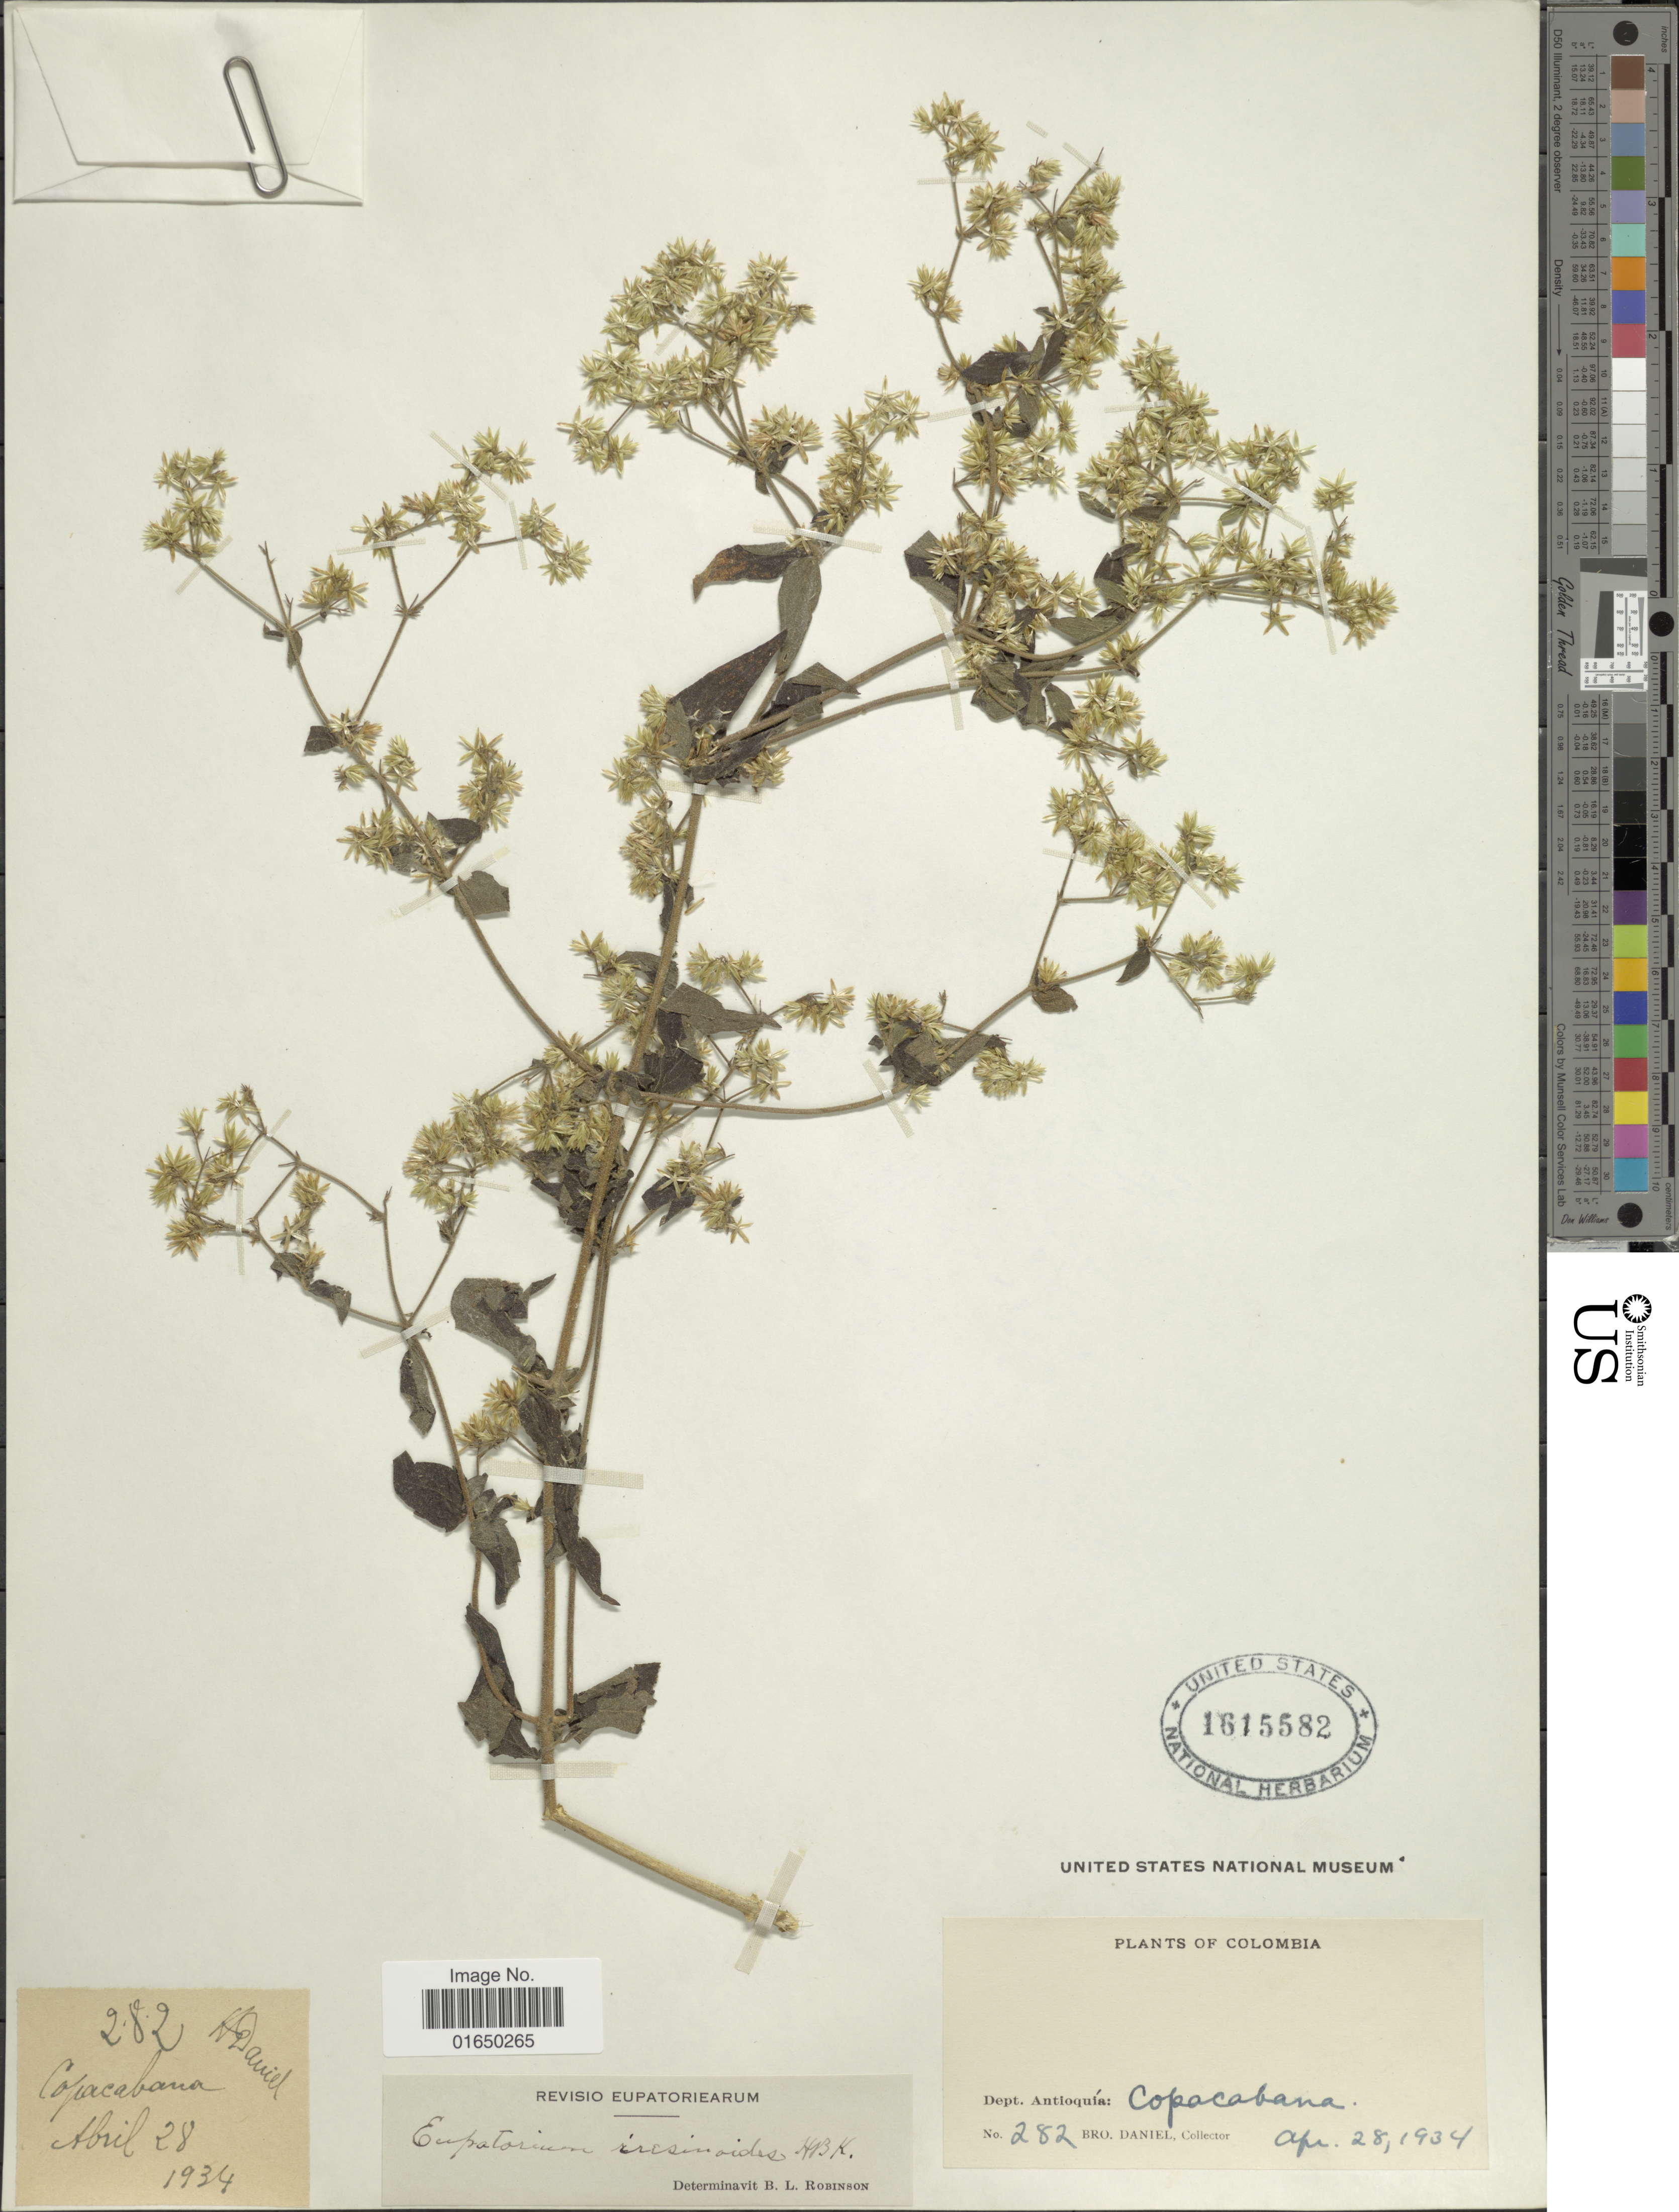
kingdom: Plantae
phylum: Tracheophyta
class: Magnoliopsida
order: Asterales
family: Asteraceae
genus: Condylidium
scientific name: Condylidium iresinoides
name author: (Kunth) R.M. King & H. Rob.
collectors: Bro. Daniel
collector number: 282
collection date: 1934-04-28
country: Colombia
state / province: Antioquia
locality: Dept. Antioquía: Copacabana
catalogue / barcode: US 1615582